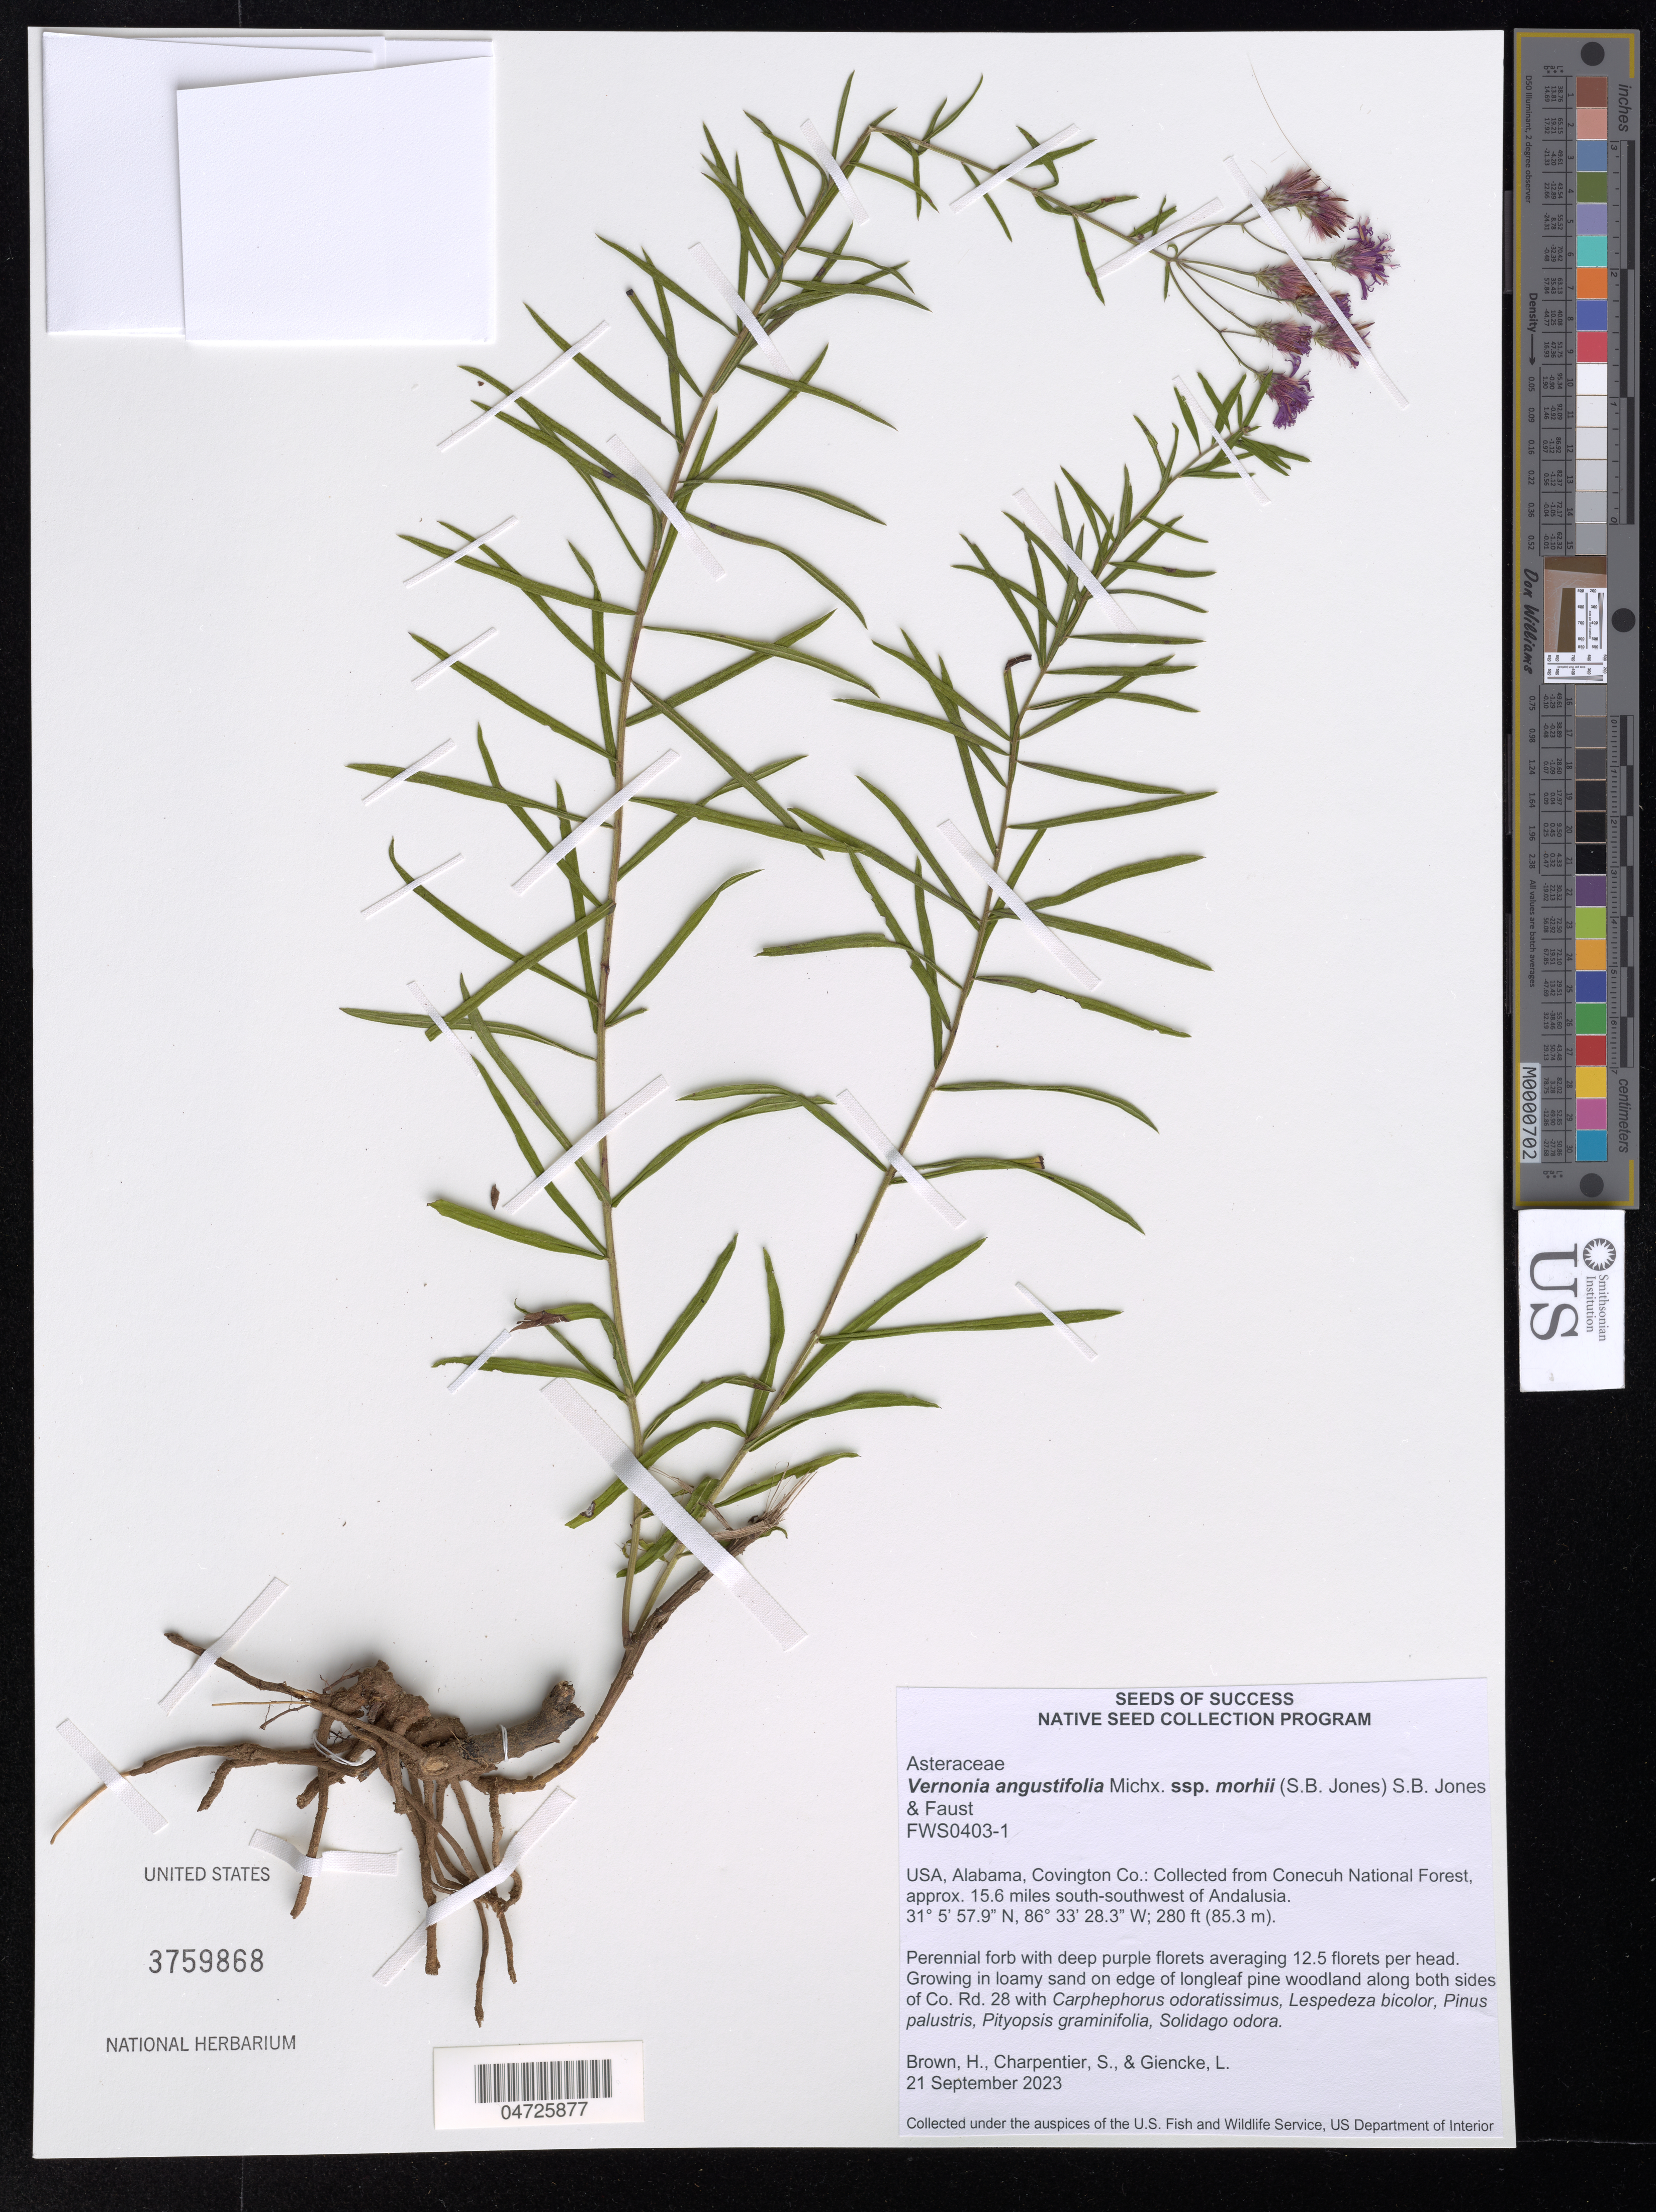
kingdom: Plantae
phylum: Tracheophyta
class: Magnoliopsida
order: Asterales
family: Asteraceae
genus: Vernonia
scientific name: Vernonia angustifolia subsp. morchii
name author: (S.B. Jones) S.B. Jones & Faust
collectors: H. Brown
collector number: FWS0403-1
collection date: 2023-09-21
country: United States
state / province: Alabama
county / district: Covington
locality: Covington Co.: Collected from Conecuh National Forest, approx. 15.6 miles south-southwest of Andalusia. Growing in loamy sand on edge of longleaf pine woodland along both sides of Co. Rd. 28.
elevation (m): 85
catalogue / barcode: US 3759868